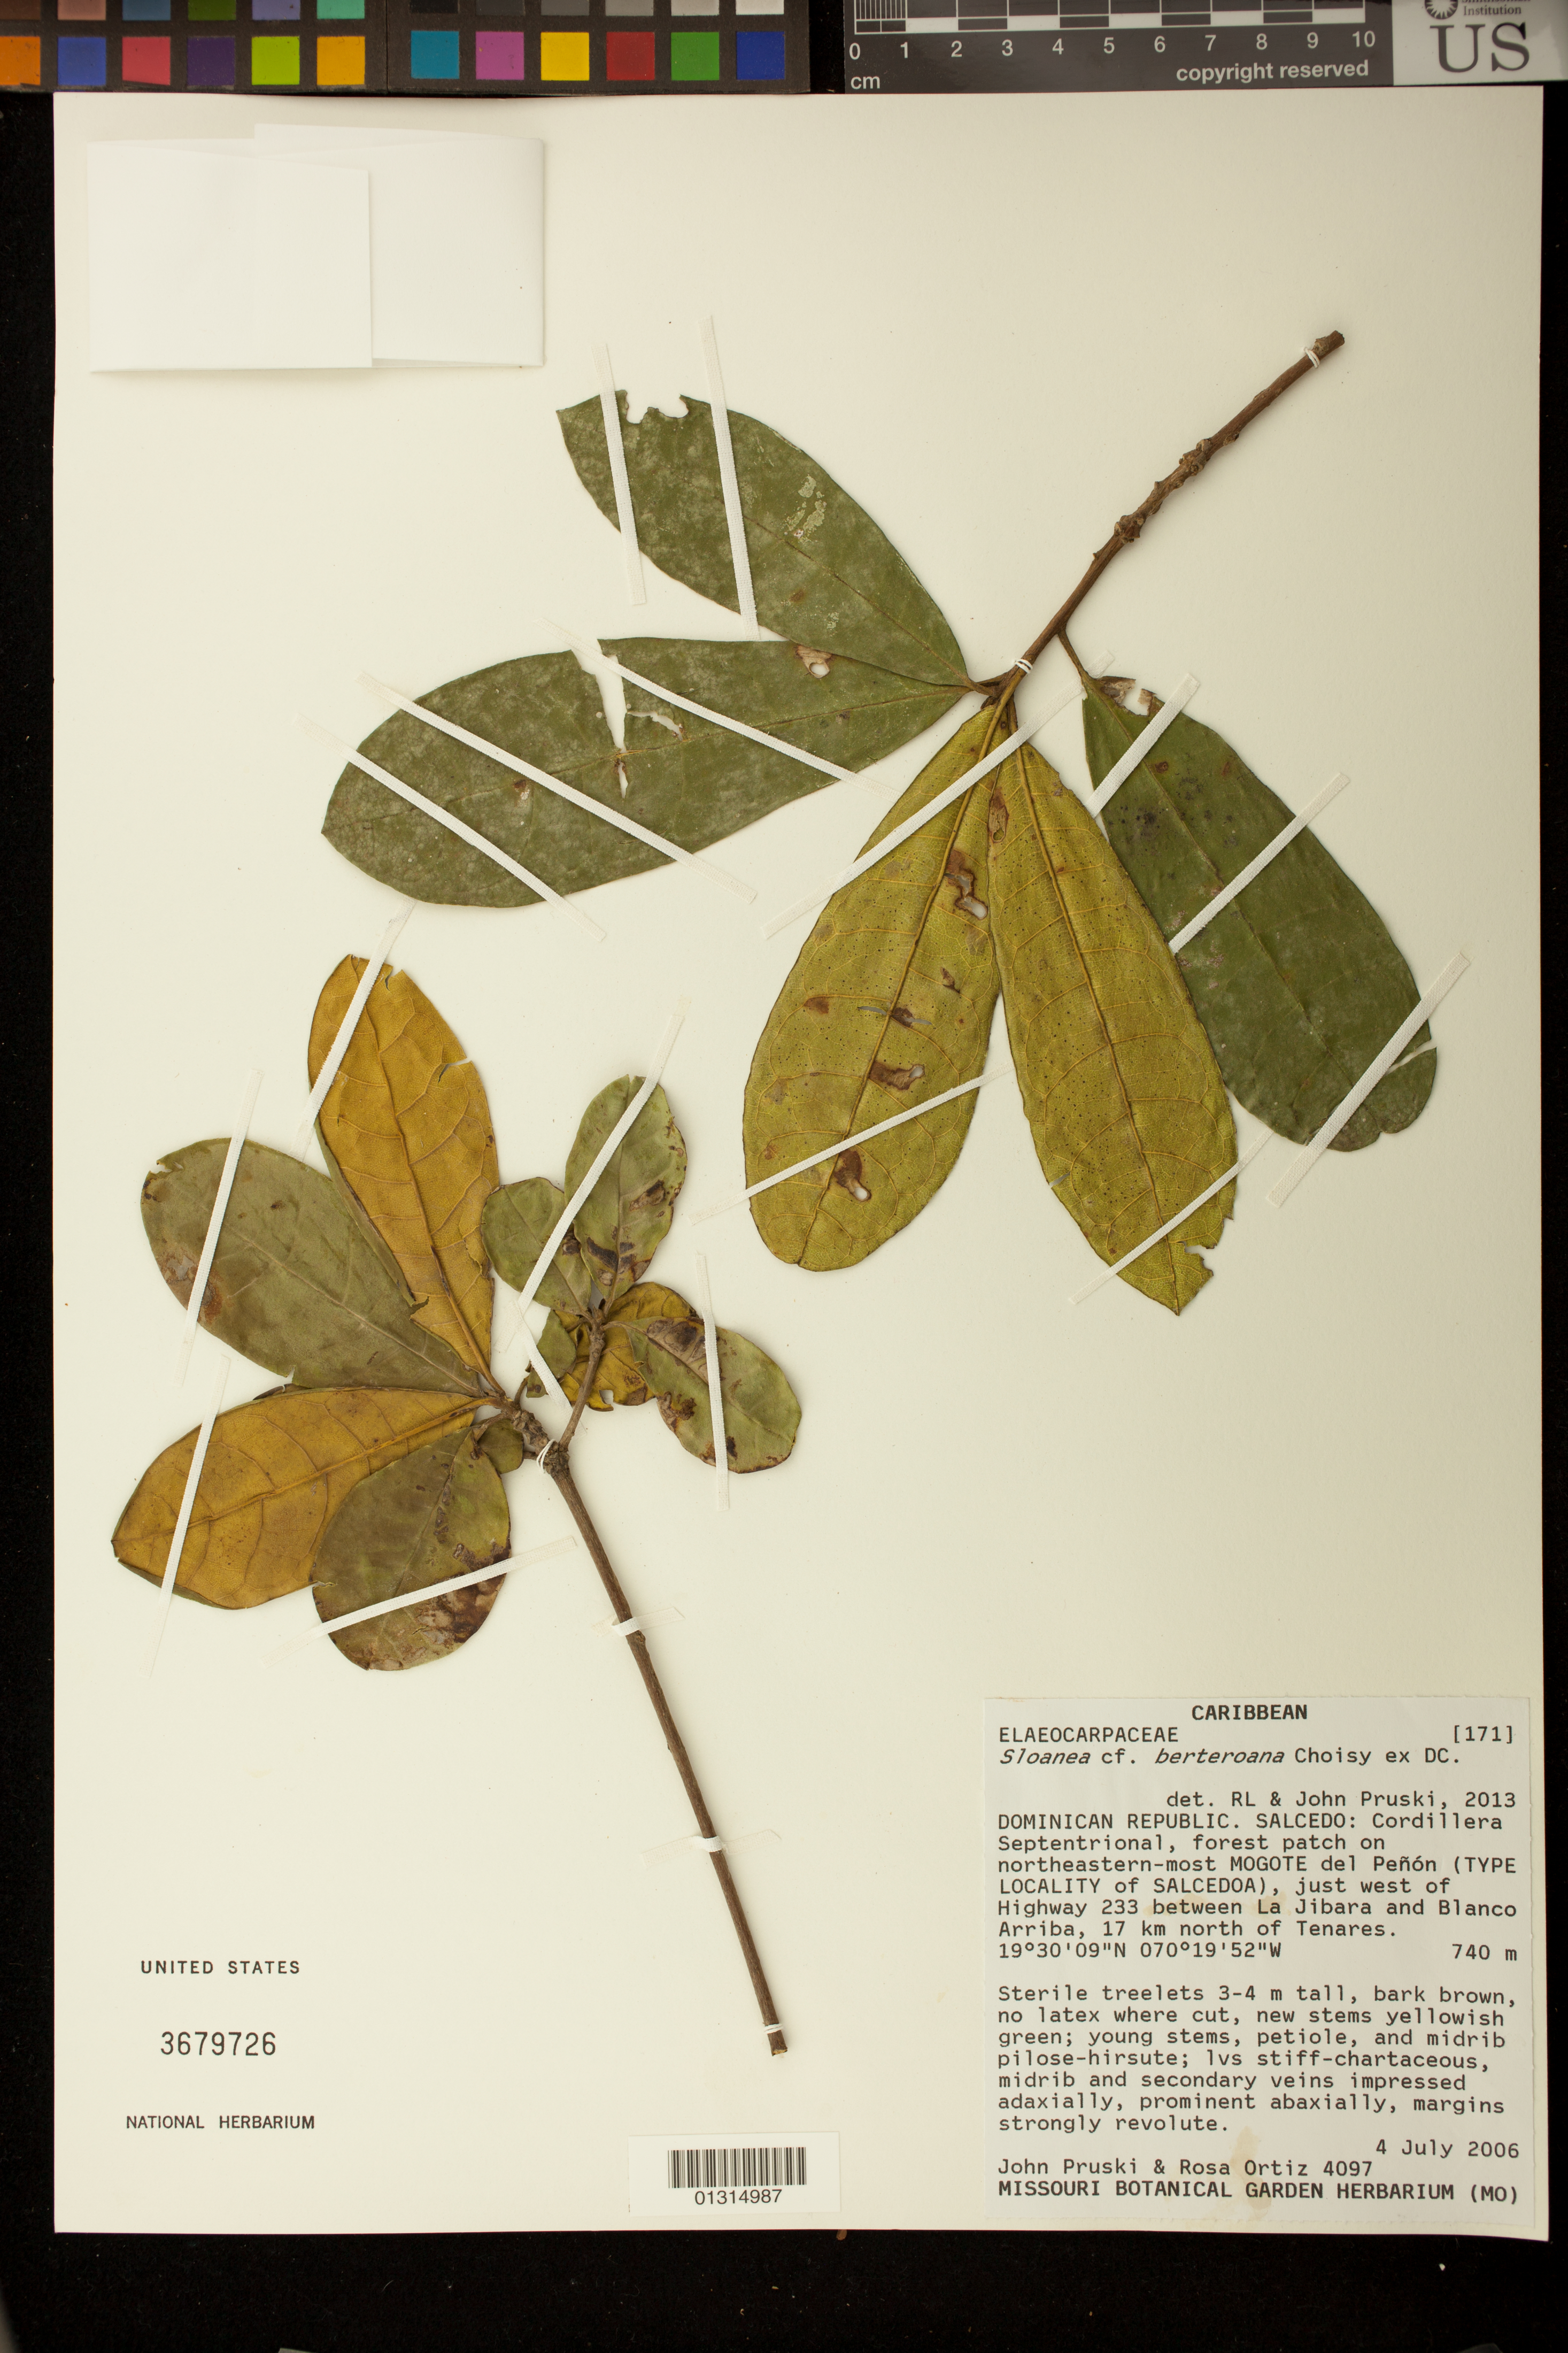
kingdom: Plantae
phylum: Tracheophyta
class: Magnoliopsida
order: Oxalidales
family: Elaeocarpaceae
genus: Sloanea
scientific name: Sloanea berteroana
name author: Choisy ex DC.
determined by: Pruski, J. F.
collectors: J. F. Pruski & R. del C. Ortiz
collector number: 4097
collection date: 2006-07-04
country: Dominican Republic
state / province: Hermanas Mirabal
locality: Salcedo: Cordillera Septentrional, northeastern-most Mogote del Peñón, just W of Highway 233 between La Jibara and Blanco Arriba, 17 km N of tenares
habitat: Forest patch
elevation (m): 740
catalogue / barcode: US 3679726